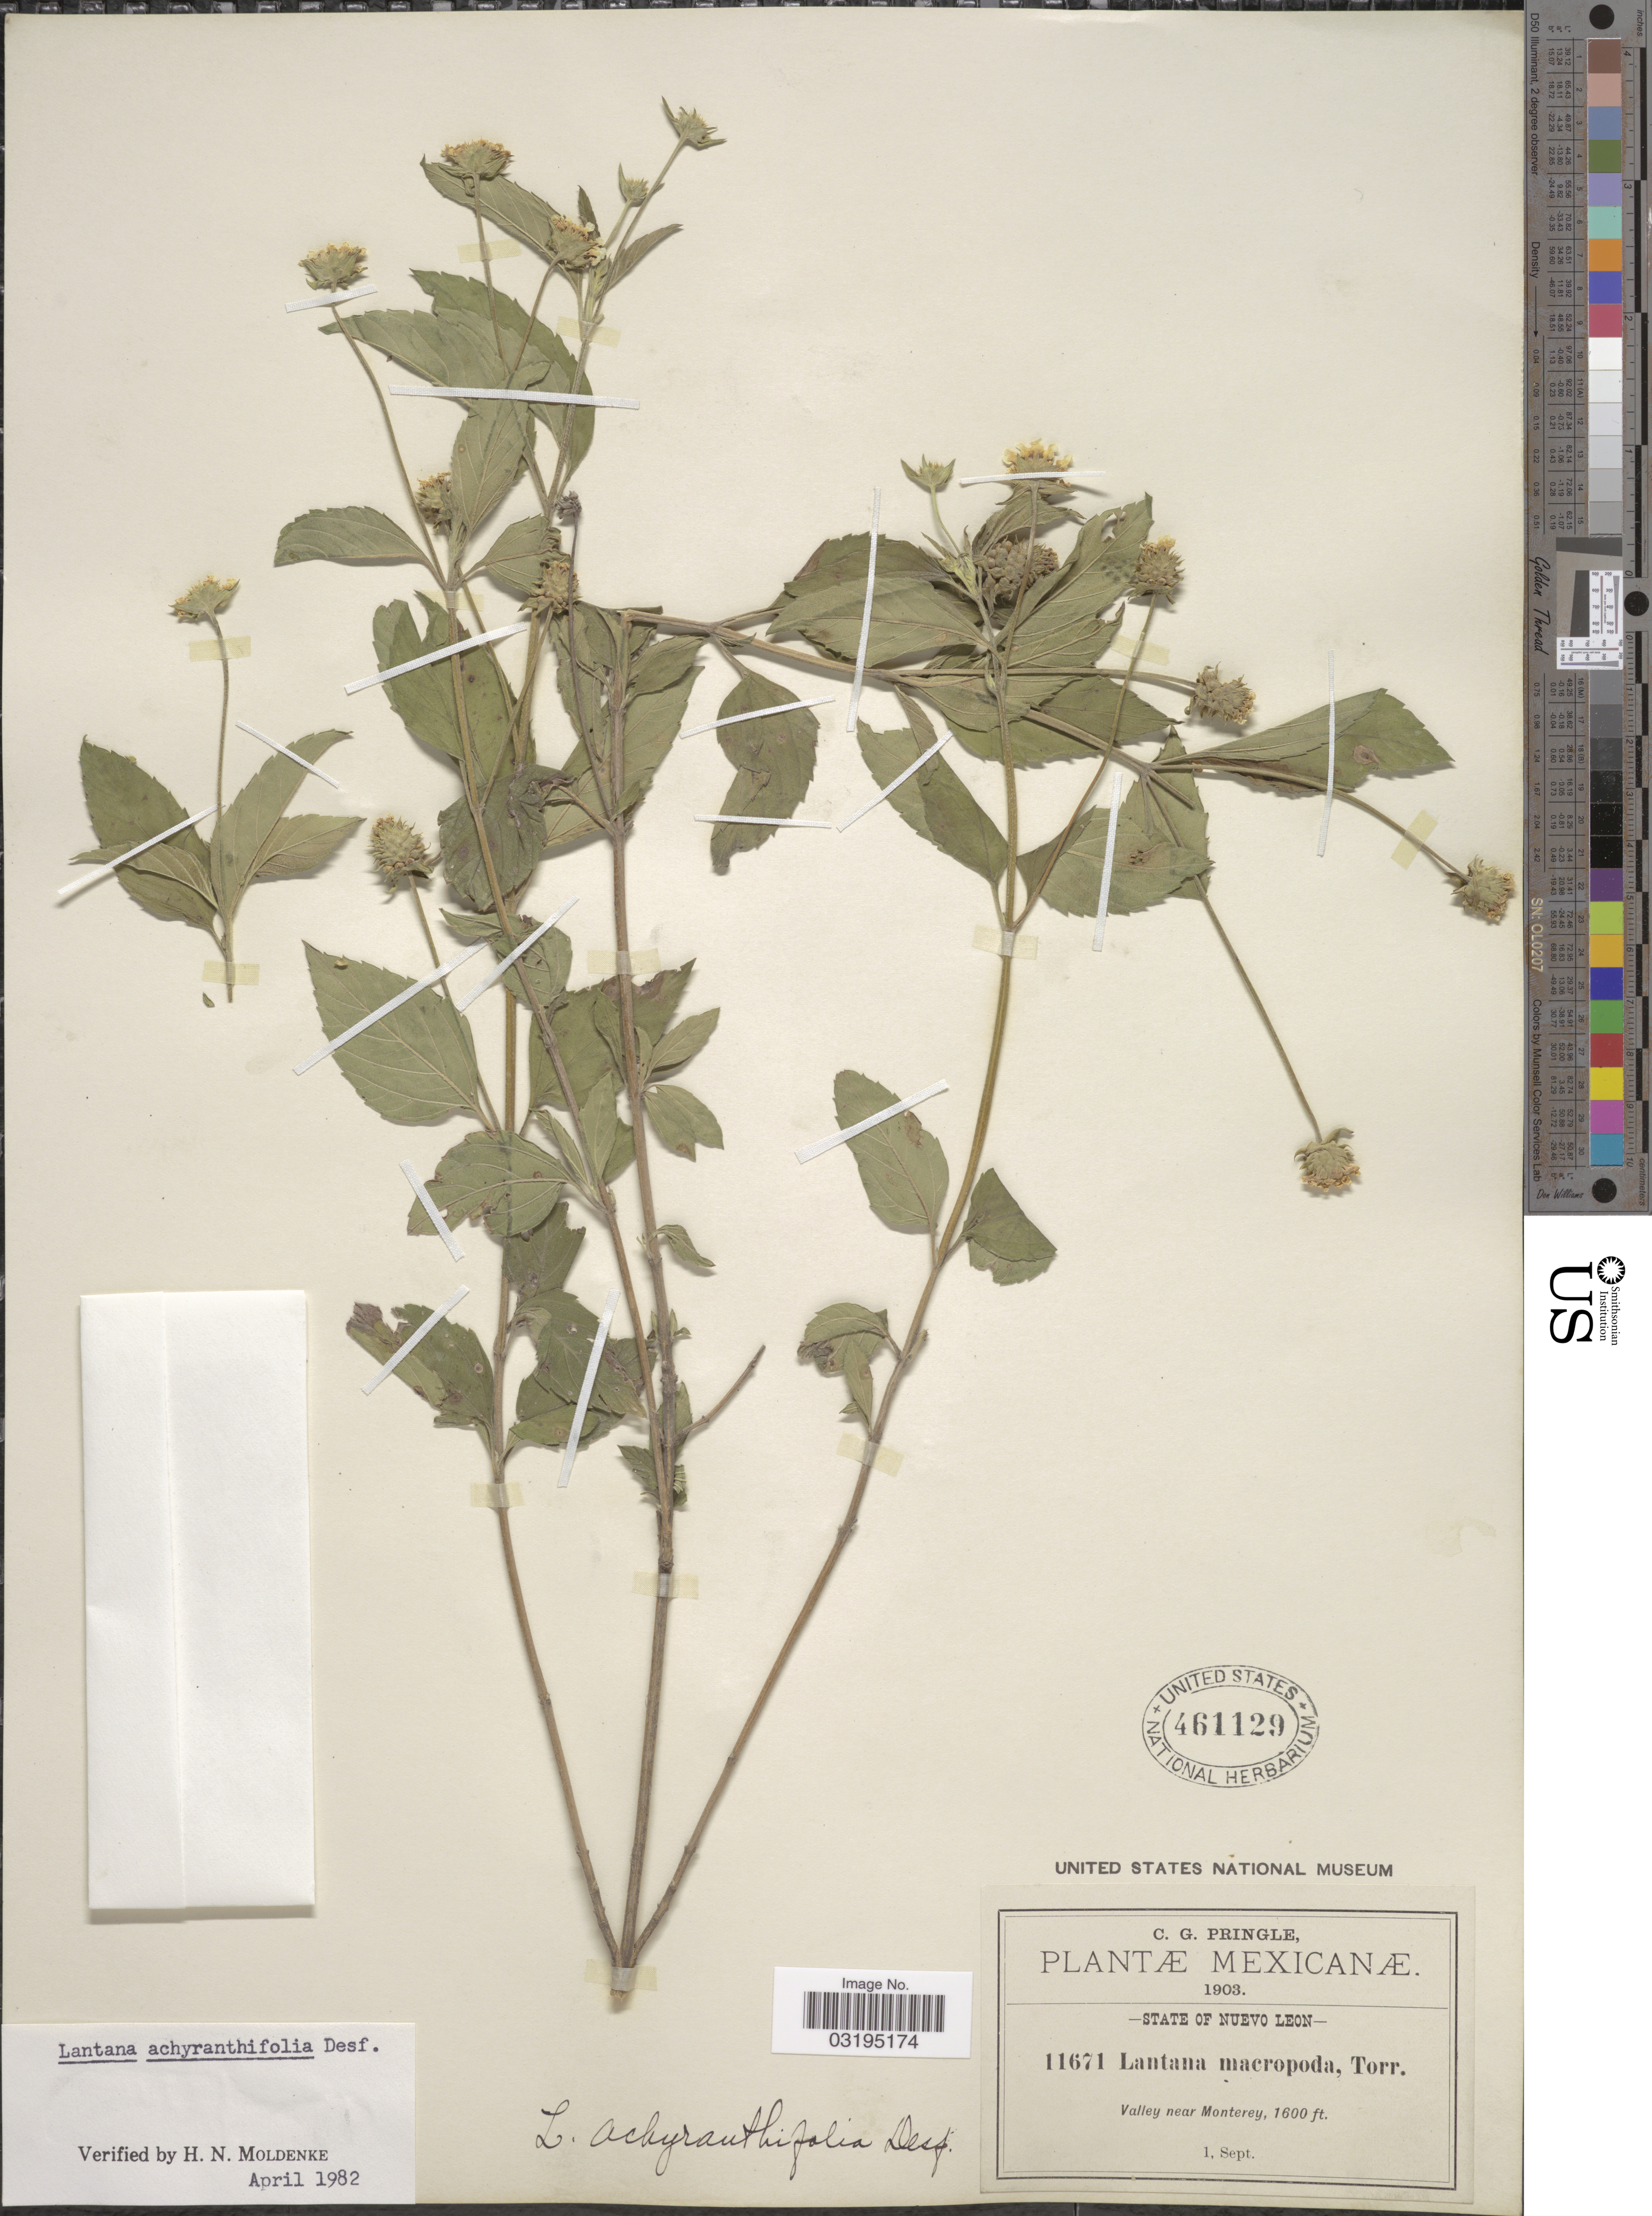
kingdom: Plantae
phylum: Tracheophyta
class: Magnoliopsida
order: Lamiales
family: Verbenaceae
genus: Lantana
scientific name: Lantana achyranthifolia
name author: Desf.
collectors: C. G. Pringle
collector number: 11671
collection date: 1903-09-01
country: Mexico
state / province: Nuevo León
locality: Valley near Monterey.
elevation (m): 488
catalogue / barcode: US 461129